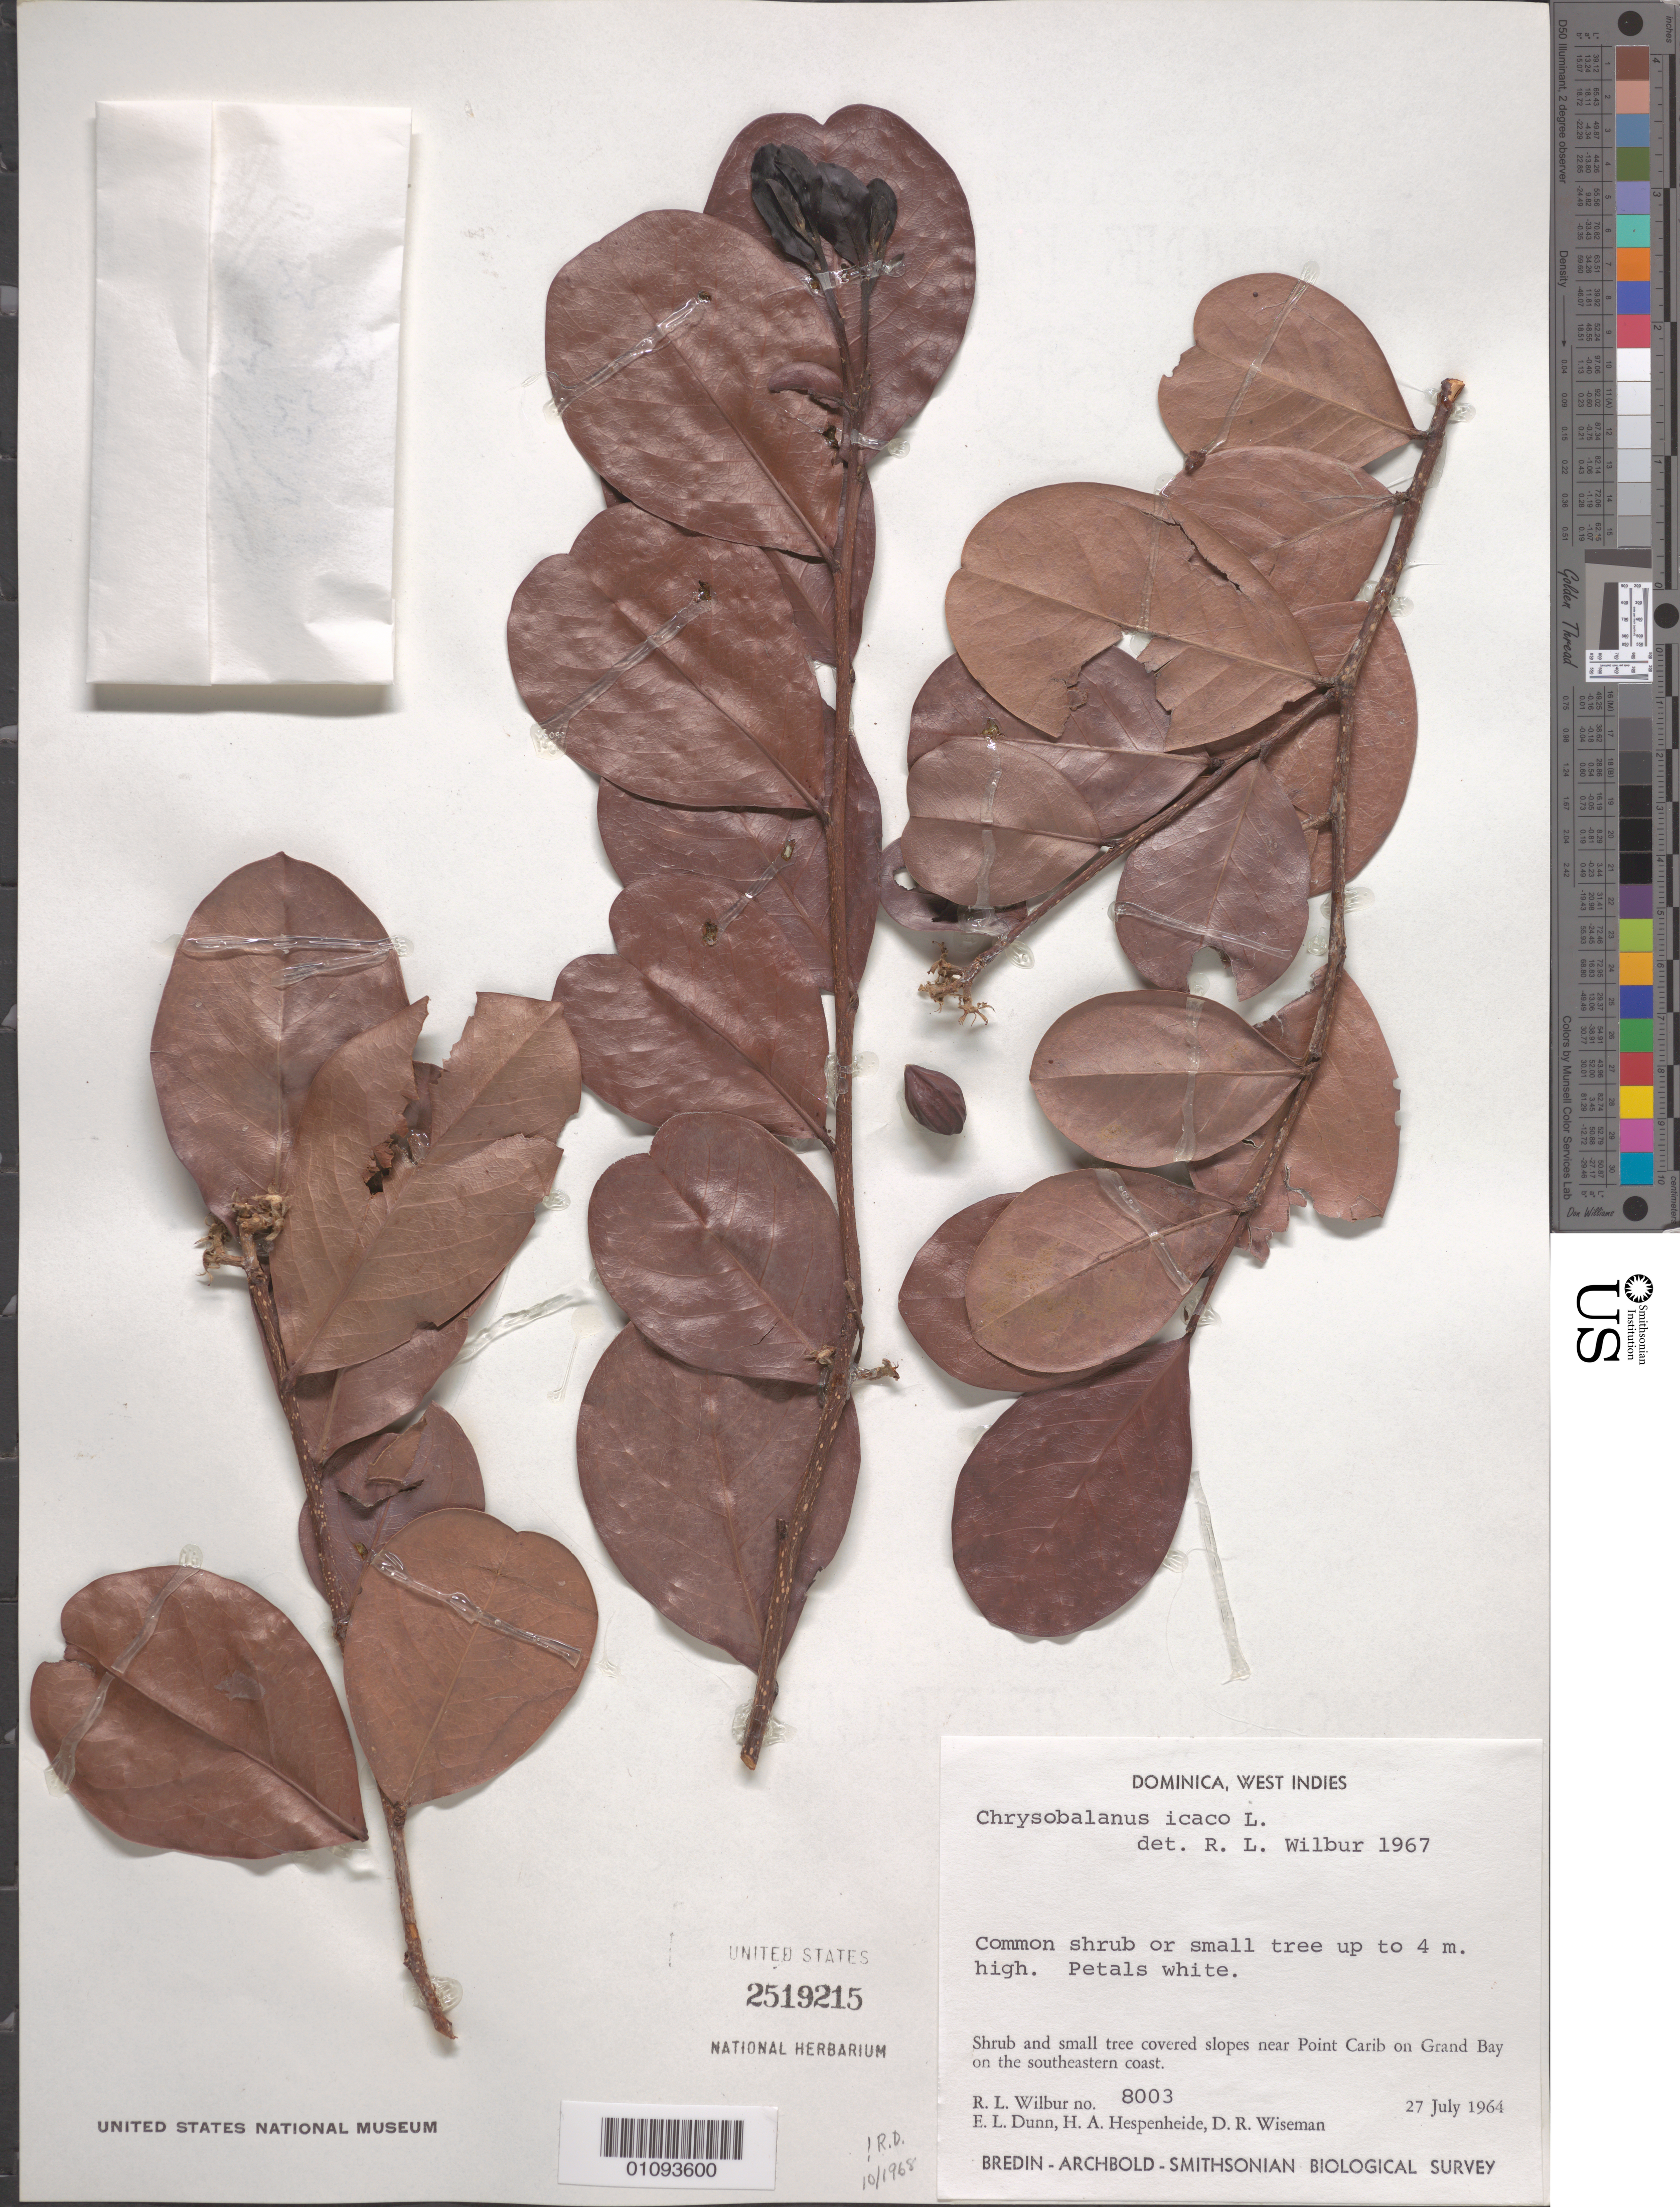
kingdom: Plantae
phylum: Tracheophyta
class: Magnoliopsida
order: Malpighiales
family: Chrysobalanaceae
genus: Chrysobalanus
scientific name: Chrysobalanus icaco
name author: L.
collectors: R. L. Wilbur, E. Dunn, H. A. Hespenheide & D. R. Wiseman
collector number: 8003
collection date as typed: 27 Jul 1964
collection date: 1964-07-27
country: Dominica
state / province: St. Patrick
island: Dominica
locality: Near Point Carib on Grand Bay on the Southern East Coast.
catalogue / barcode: US 2519215